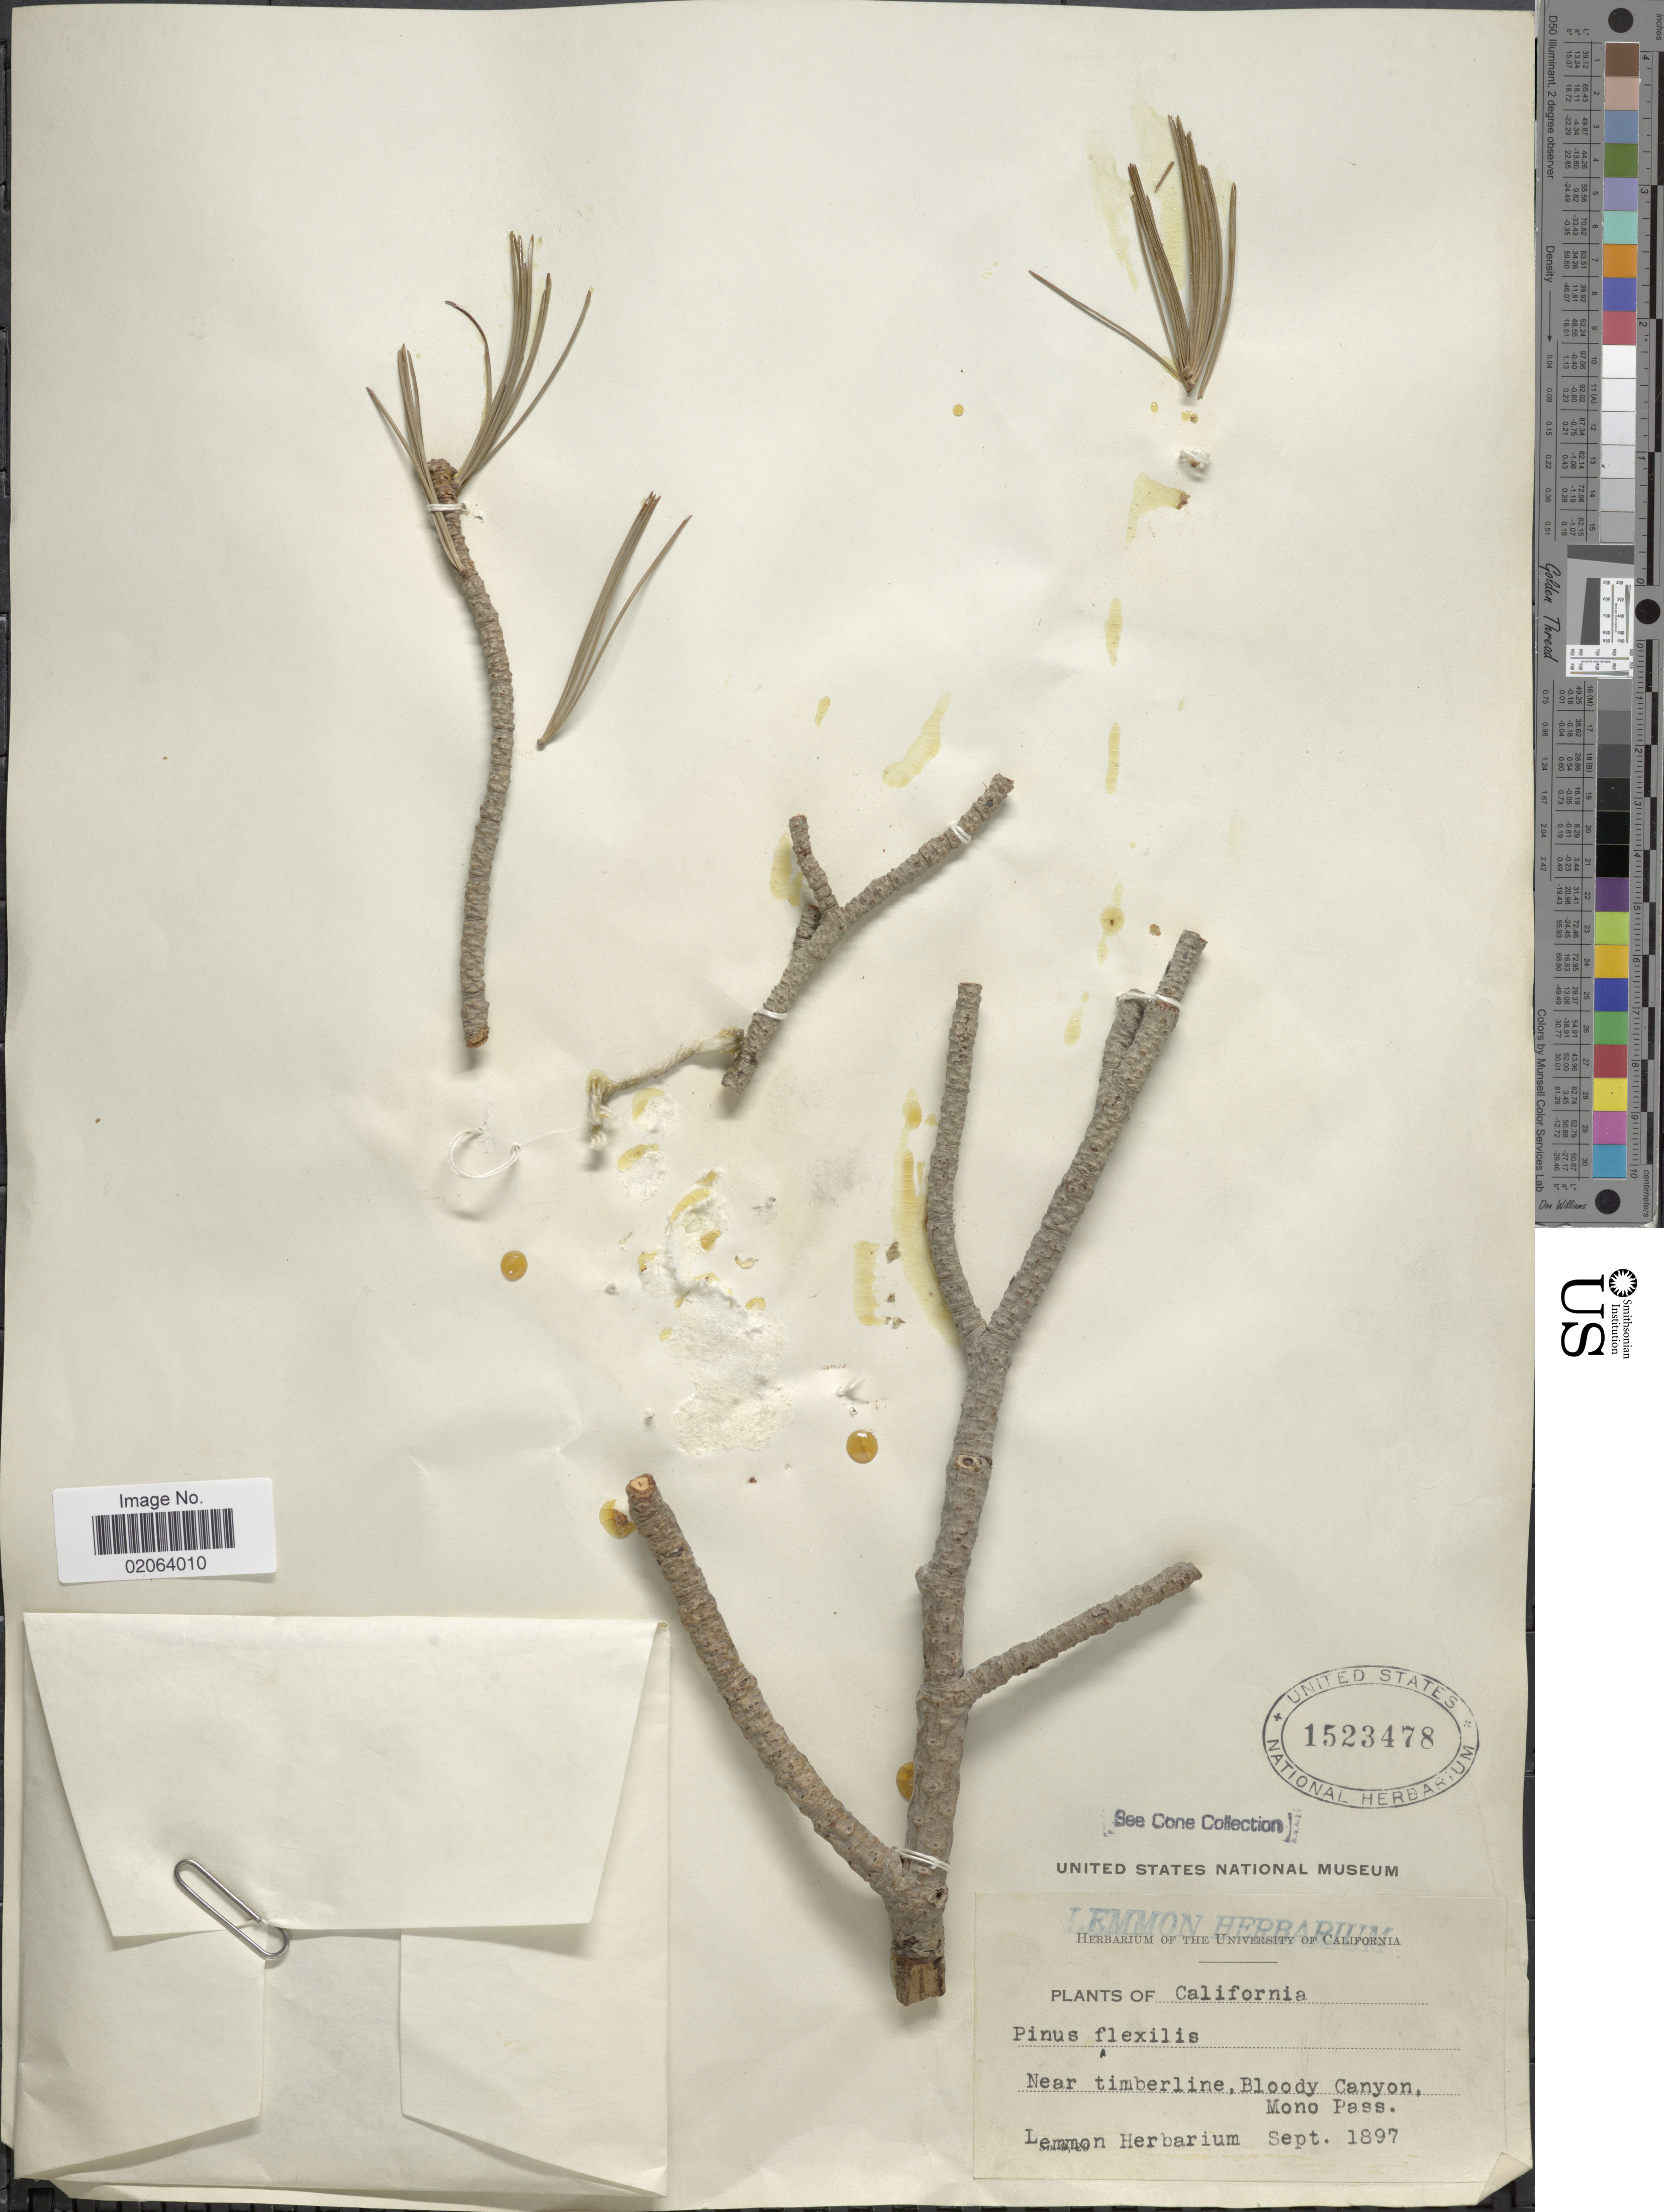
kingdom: Plantae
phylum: Tracheophyta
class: Pinopsida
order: Pinales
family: Pinaceae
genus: Pinus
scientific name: Pinus flexilis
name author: E. James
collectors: ex herb. Lemmon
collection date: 1897-09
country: United States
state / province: California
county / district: Mono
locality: Near timberline, Bloody Canyon, Mono Pass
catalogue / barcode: US 1523478